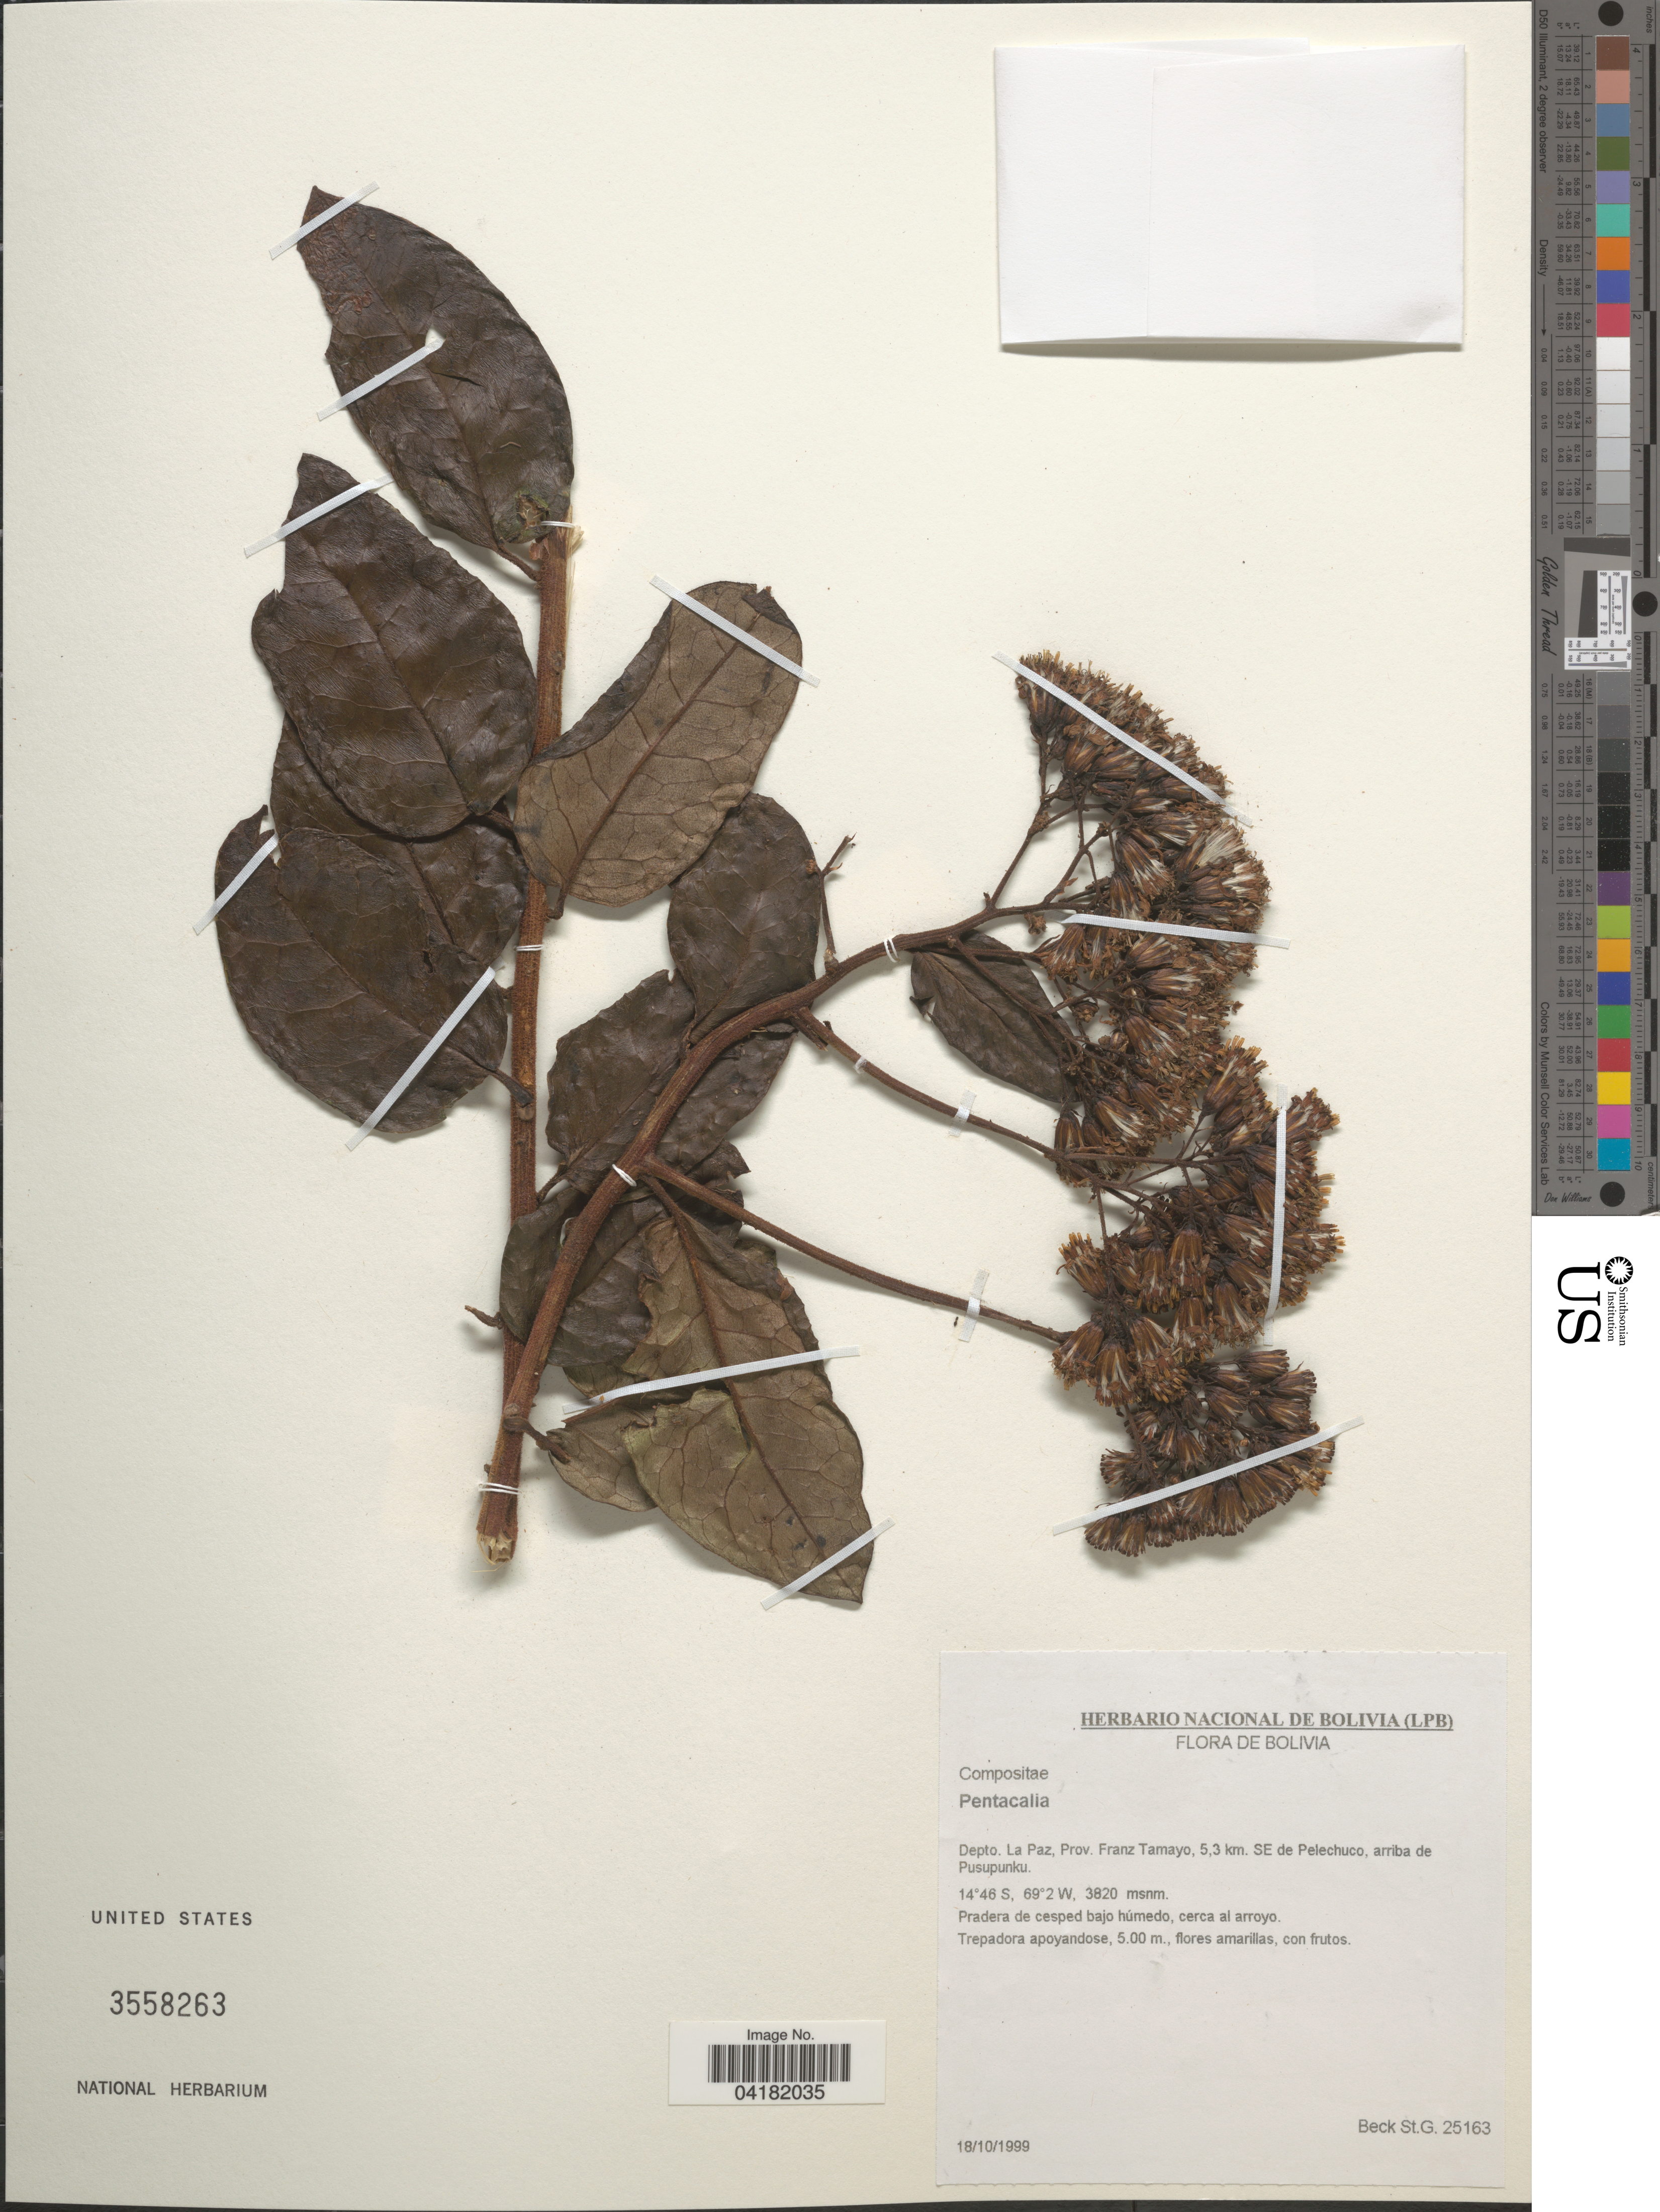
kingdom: Plantae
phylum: Tracheophyta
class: Magnoliopsida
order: Asterales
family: Asteraceae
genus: Pentacalia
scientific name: Pentacalia sp.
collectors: S. G. Beck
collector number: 25163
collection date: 1999-10-18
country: Bolivia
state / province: La Paz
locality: Depto. La Paz, Prov. Franz Tamayo, 5,3 km. SE de Pelechuco, arriba de Pusupunku.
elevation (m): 3820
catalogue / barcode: US 3558263